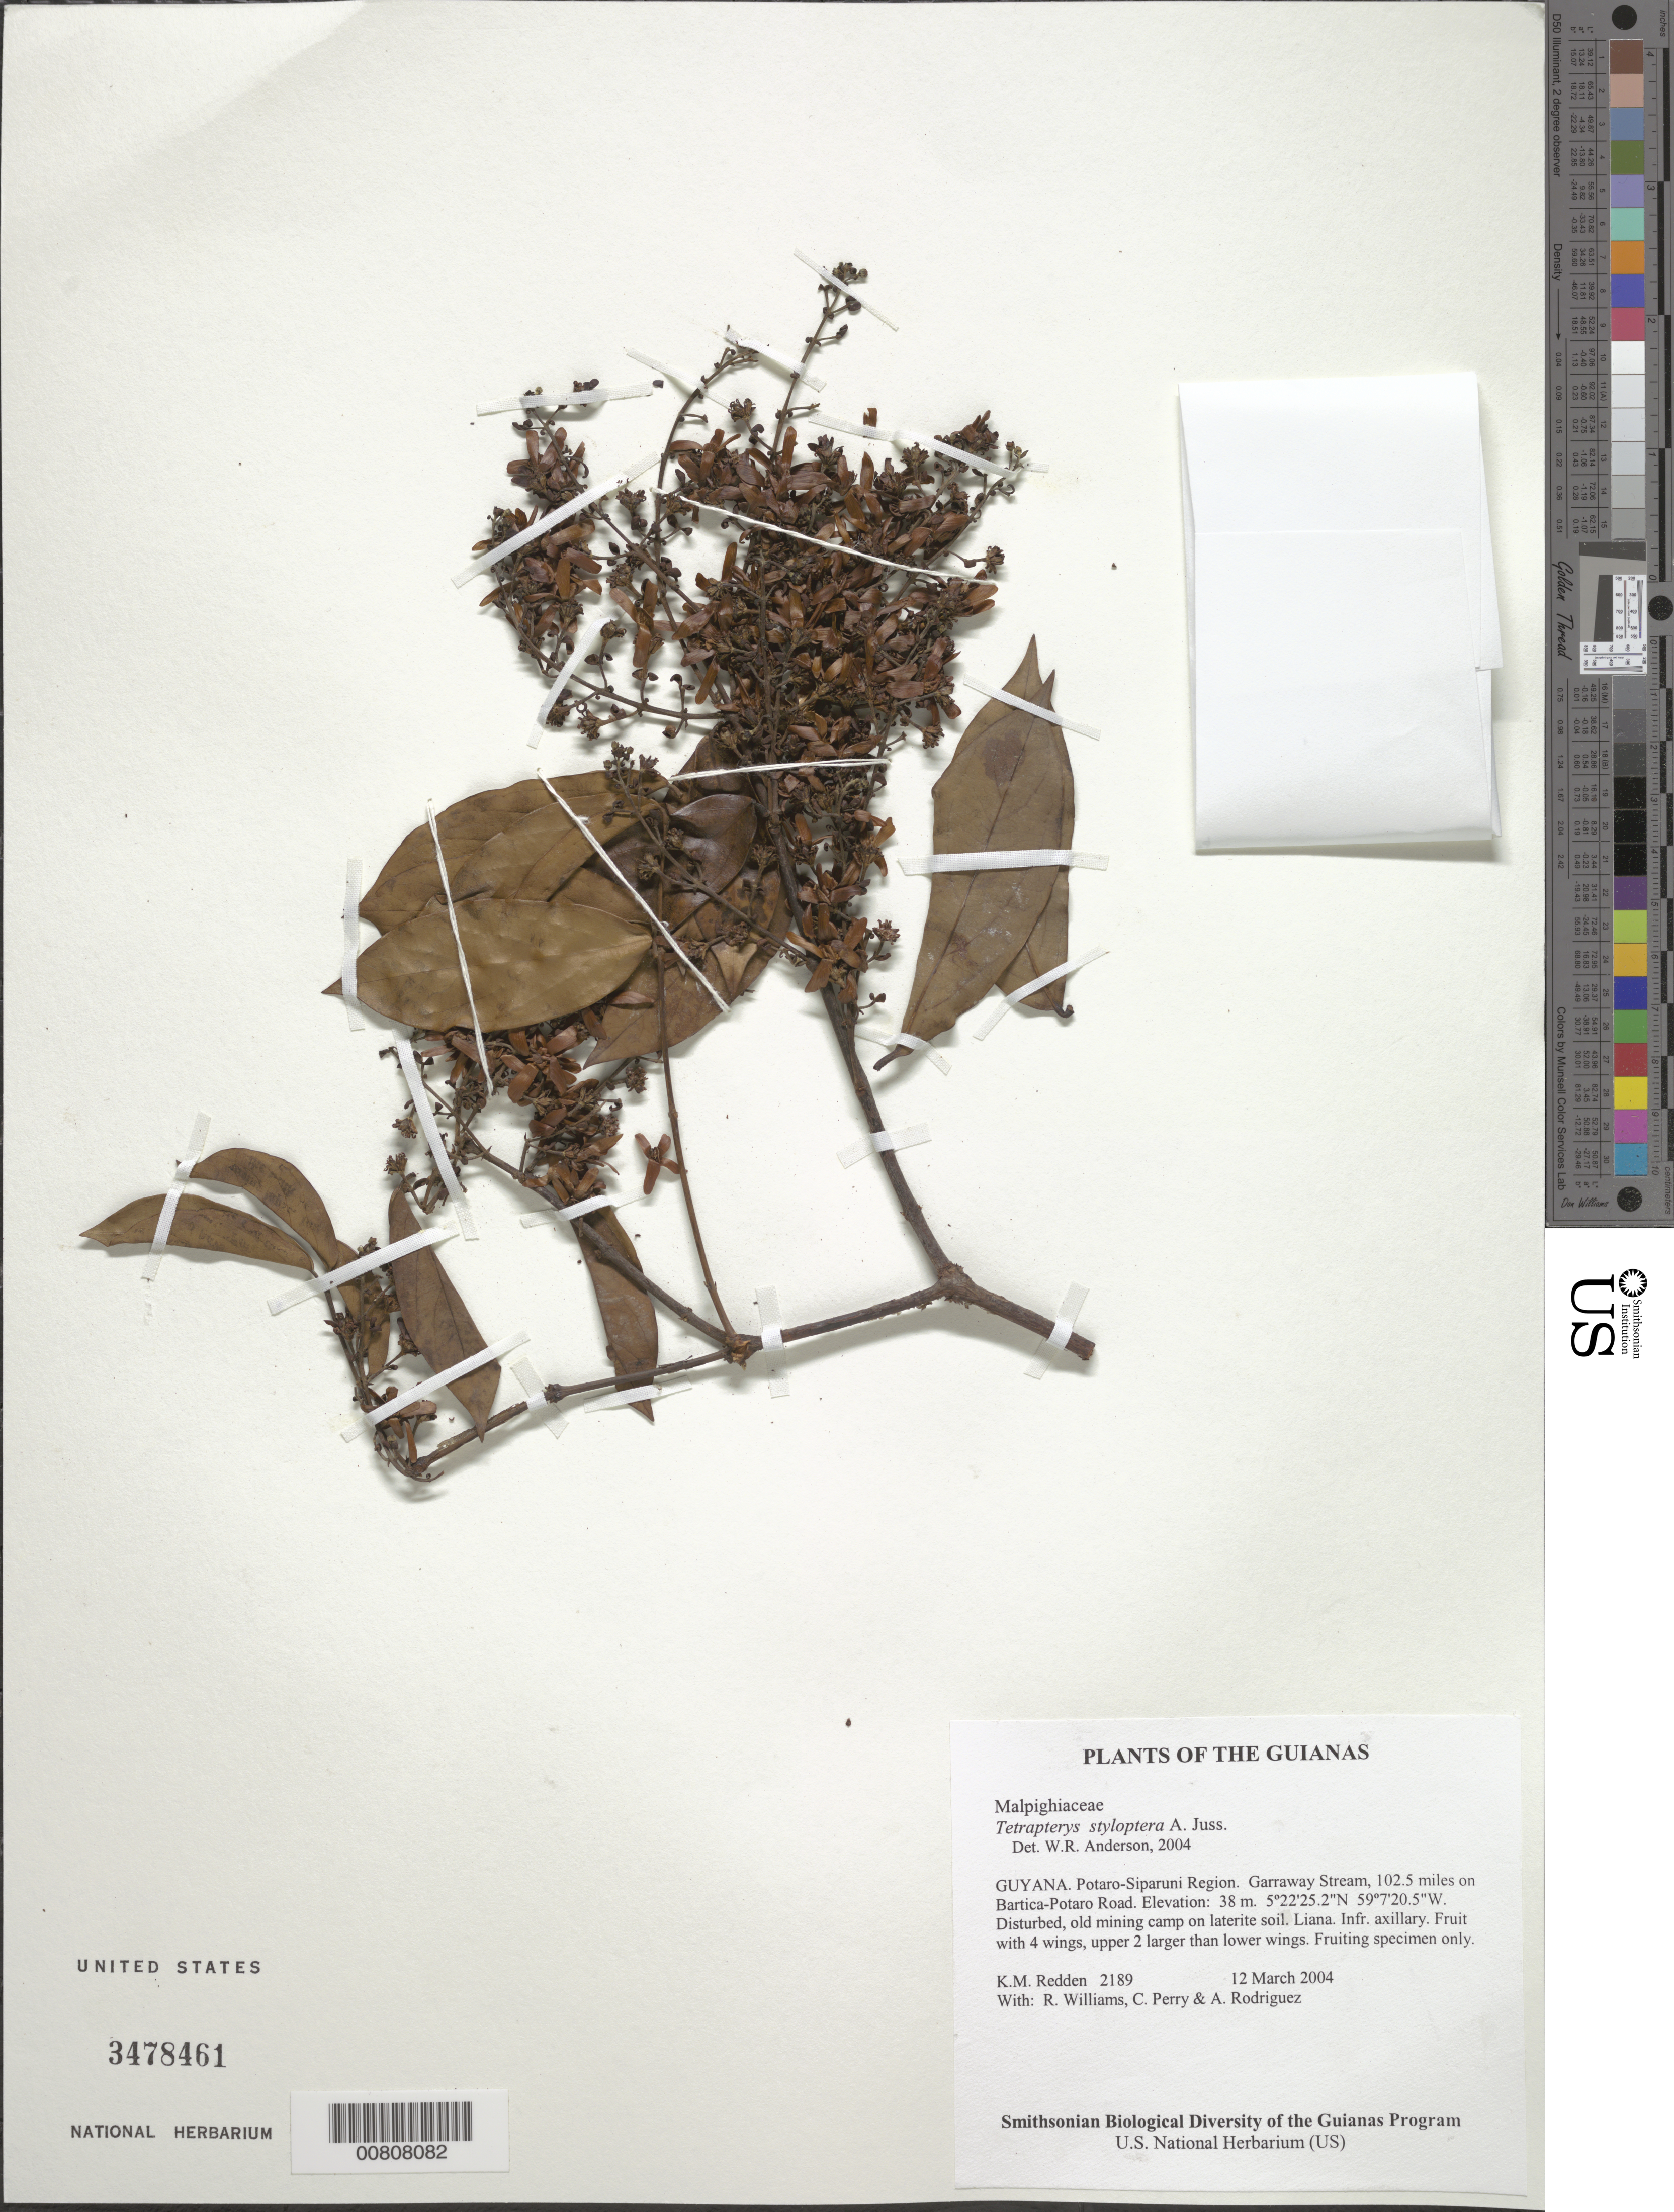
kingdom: Plantae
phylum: Tracheophyta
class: Magnoliopsida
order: Malpighiales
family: Malpighiaceae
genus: Glicophyllum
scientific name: Glicophyllum stylopterum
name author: (A. Juss.) R.F. Almeida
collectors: K. M. Redden, R. Williams, C. Perry & A. Rodriguez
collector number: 2189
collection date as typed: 12 March 2004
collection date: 2004-03-12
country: Guyana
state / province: Potaro-Siparuni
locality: Garraway Stream, 102.5 miles on Bartica-Potaro Road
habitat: Disturbed, old mining camp on laterite soil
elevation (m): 38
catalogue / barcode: US 3478461